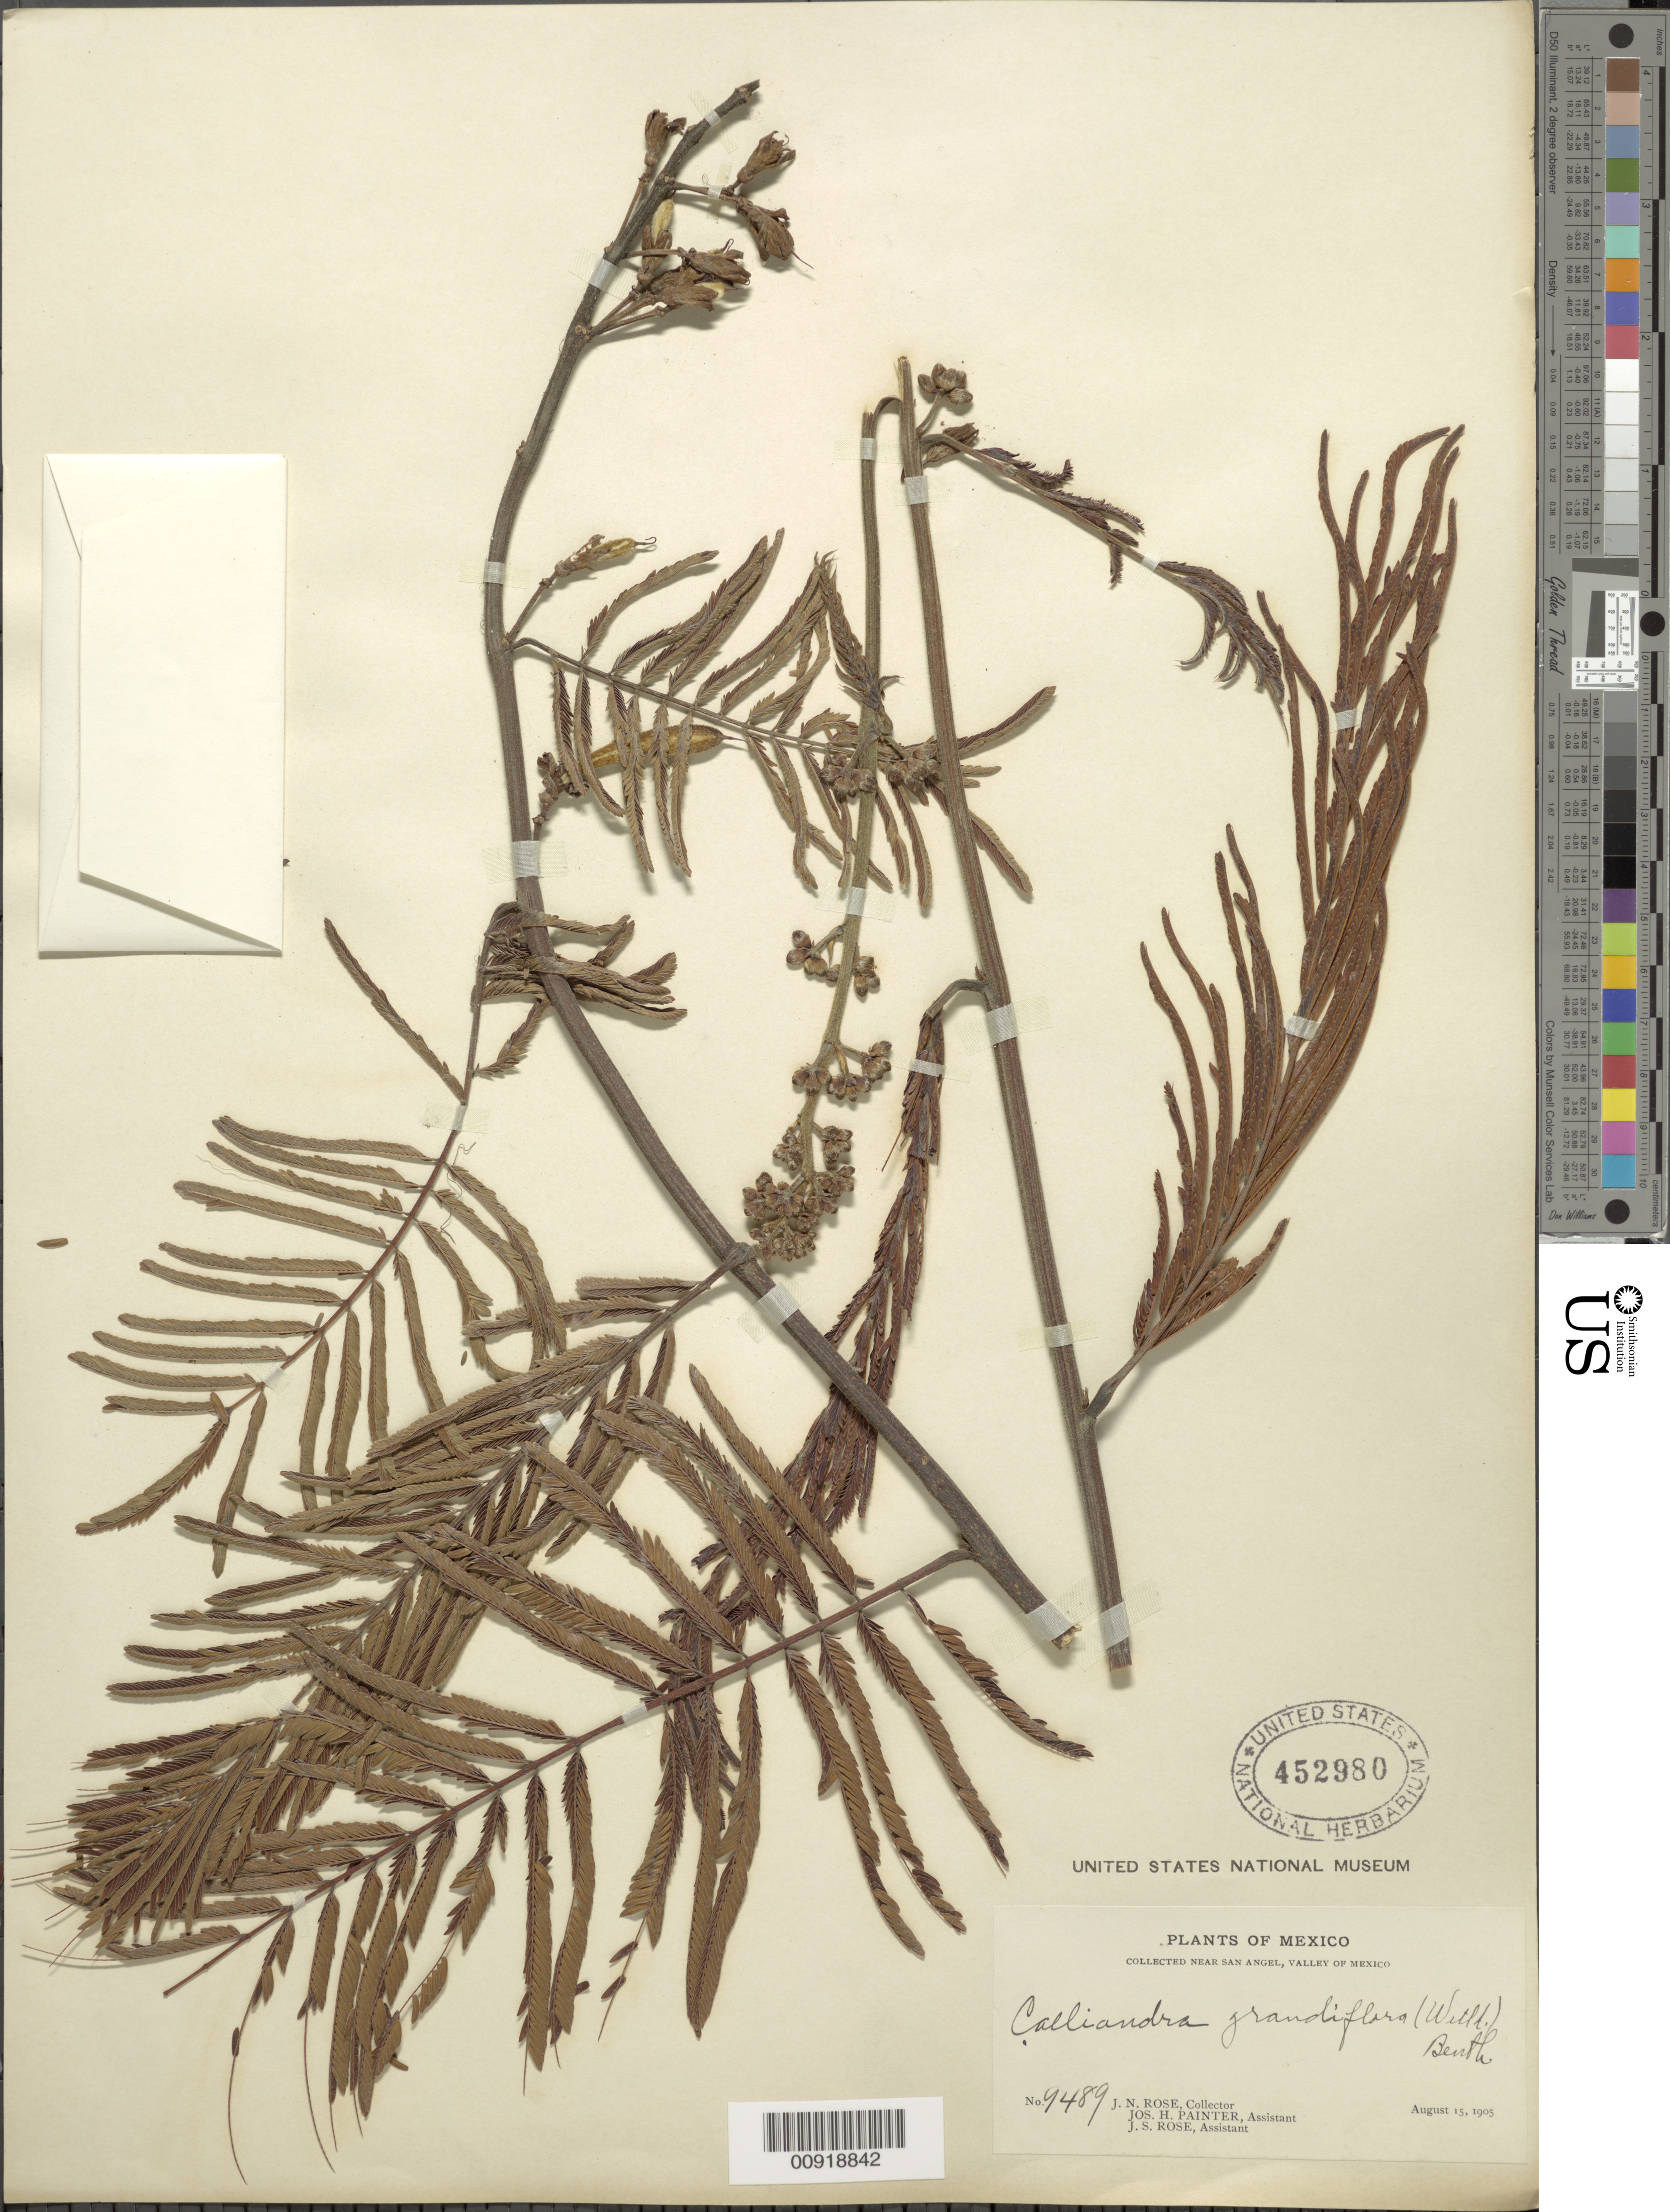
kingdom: Plantae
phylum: Tracheophyta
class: Magnoliopsida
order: Fabales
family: Fabaceae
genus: Calliandra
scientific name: Calliandra grandiflora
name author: (L'Hér.) Benth.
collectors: J. N. Rose, J. H. Painter & J. S. Rose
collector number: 9489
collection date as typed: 15 Aug 1905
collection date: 1905-08-15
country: Mexico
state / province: Distrito Federal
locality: Near San Angel, Valley of Mexico.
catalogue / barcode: US 452980